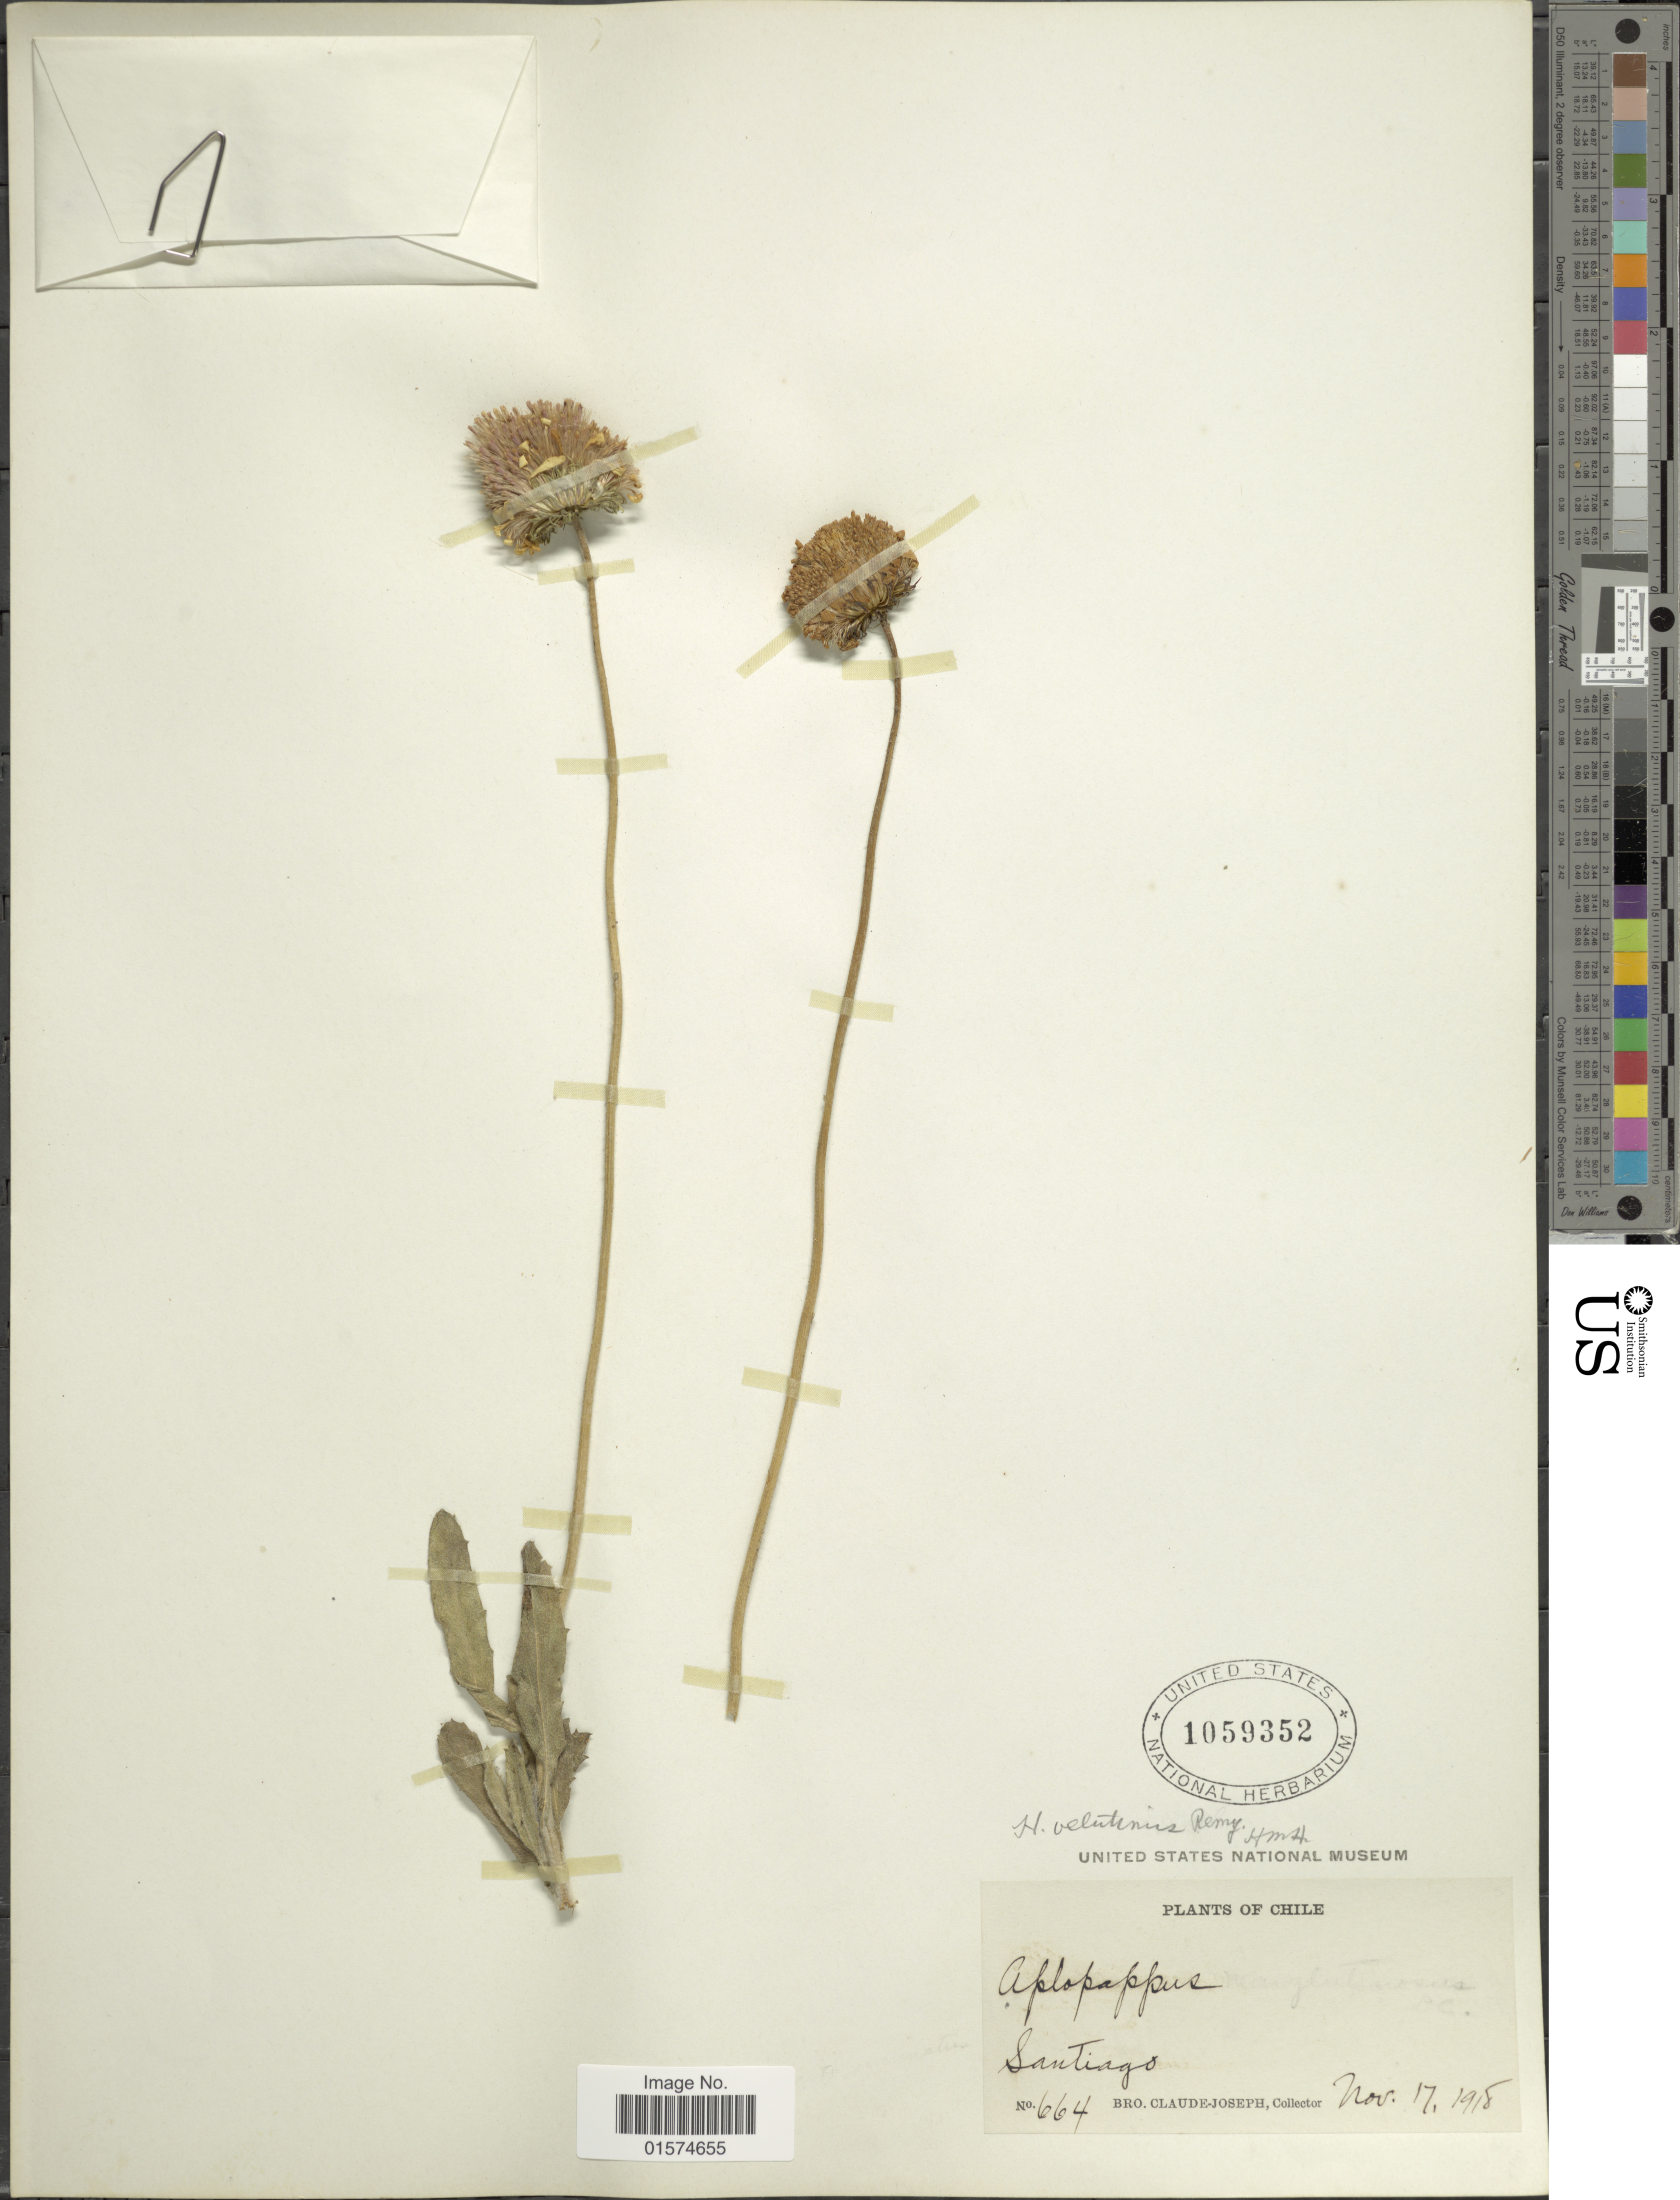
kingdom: Plantae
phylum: Tracheophyta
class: Magnoliopsida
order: Asterales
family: Asteraceae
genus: Haplopappus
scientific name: Haplopappus velutinus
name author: J. Rémy in Gay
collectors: Bro. Claude-Joseph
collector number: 664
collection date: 1918-11-17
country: Chile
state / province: Región Metropolitana (RM)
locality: Santiago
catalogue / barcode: US 1059352